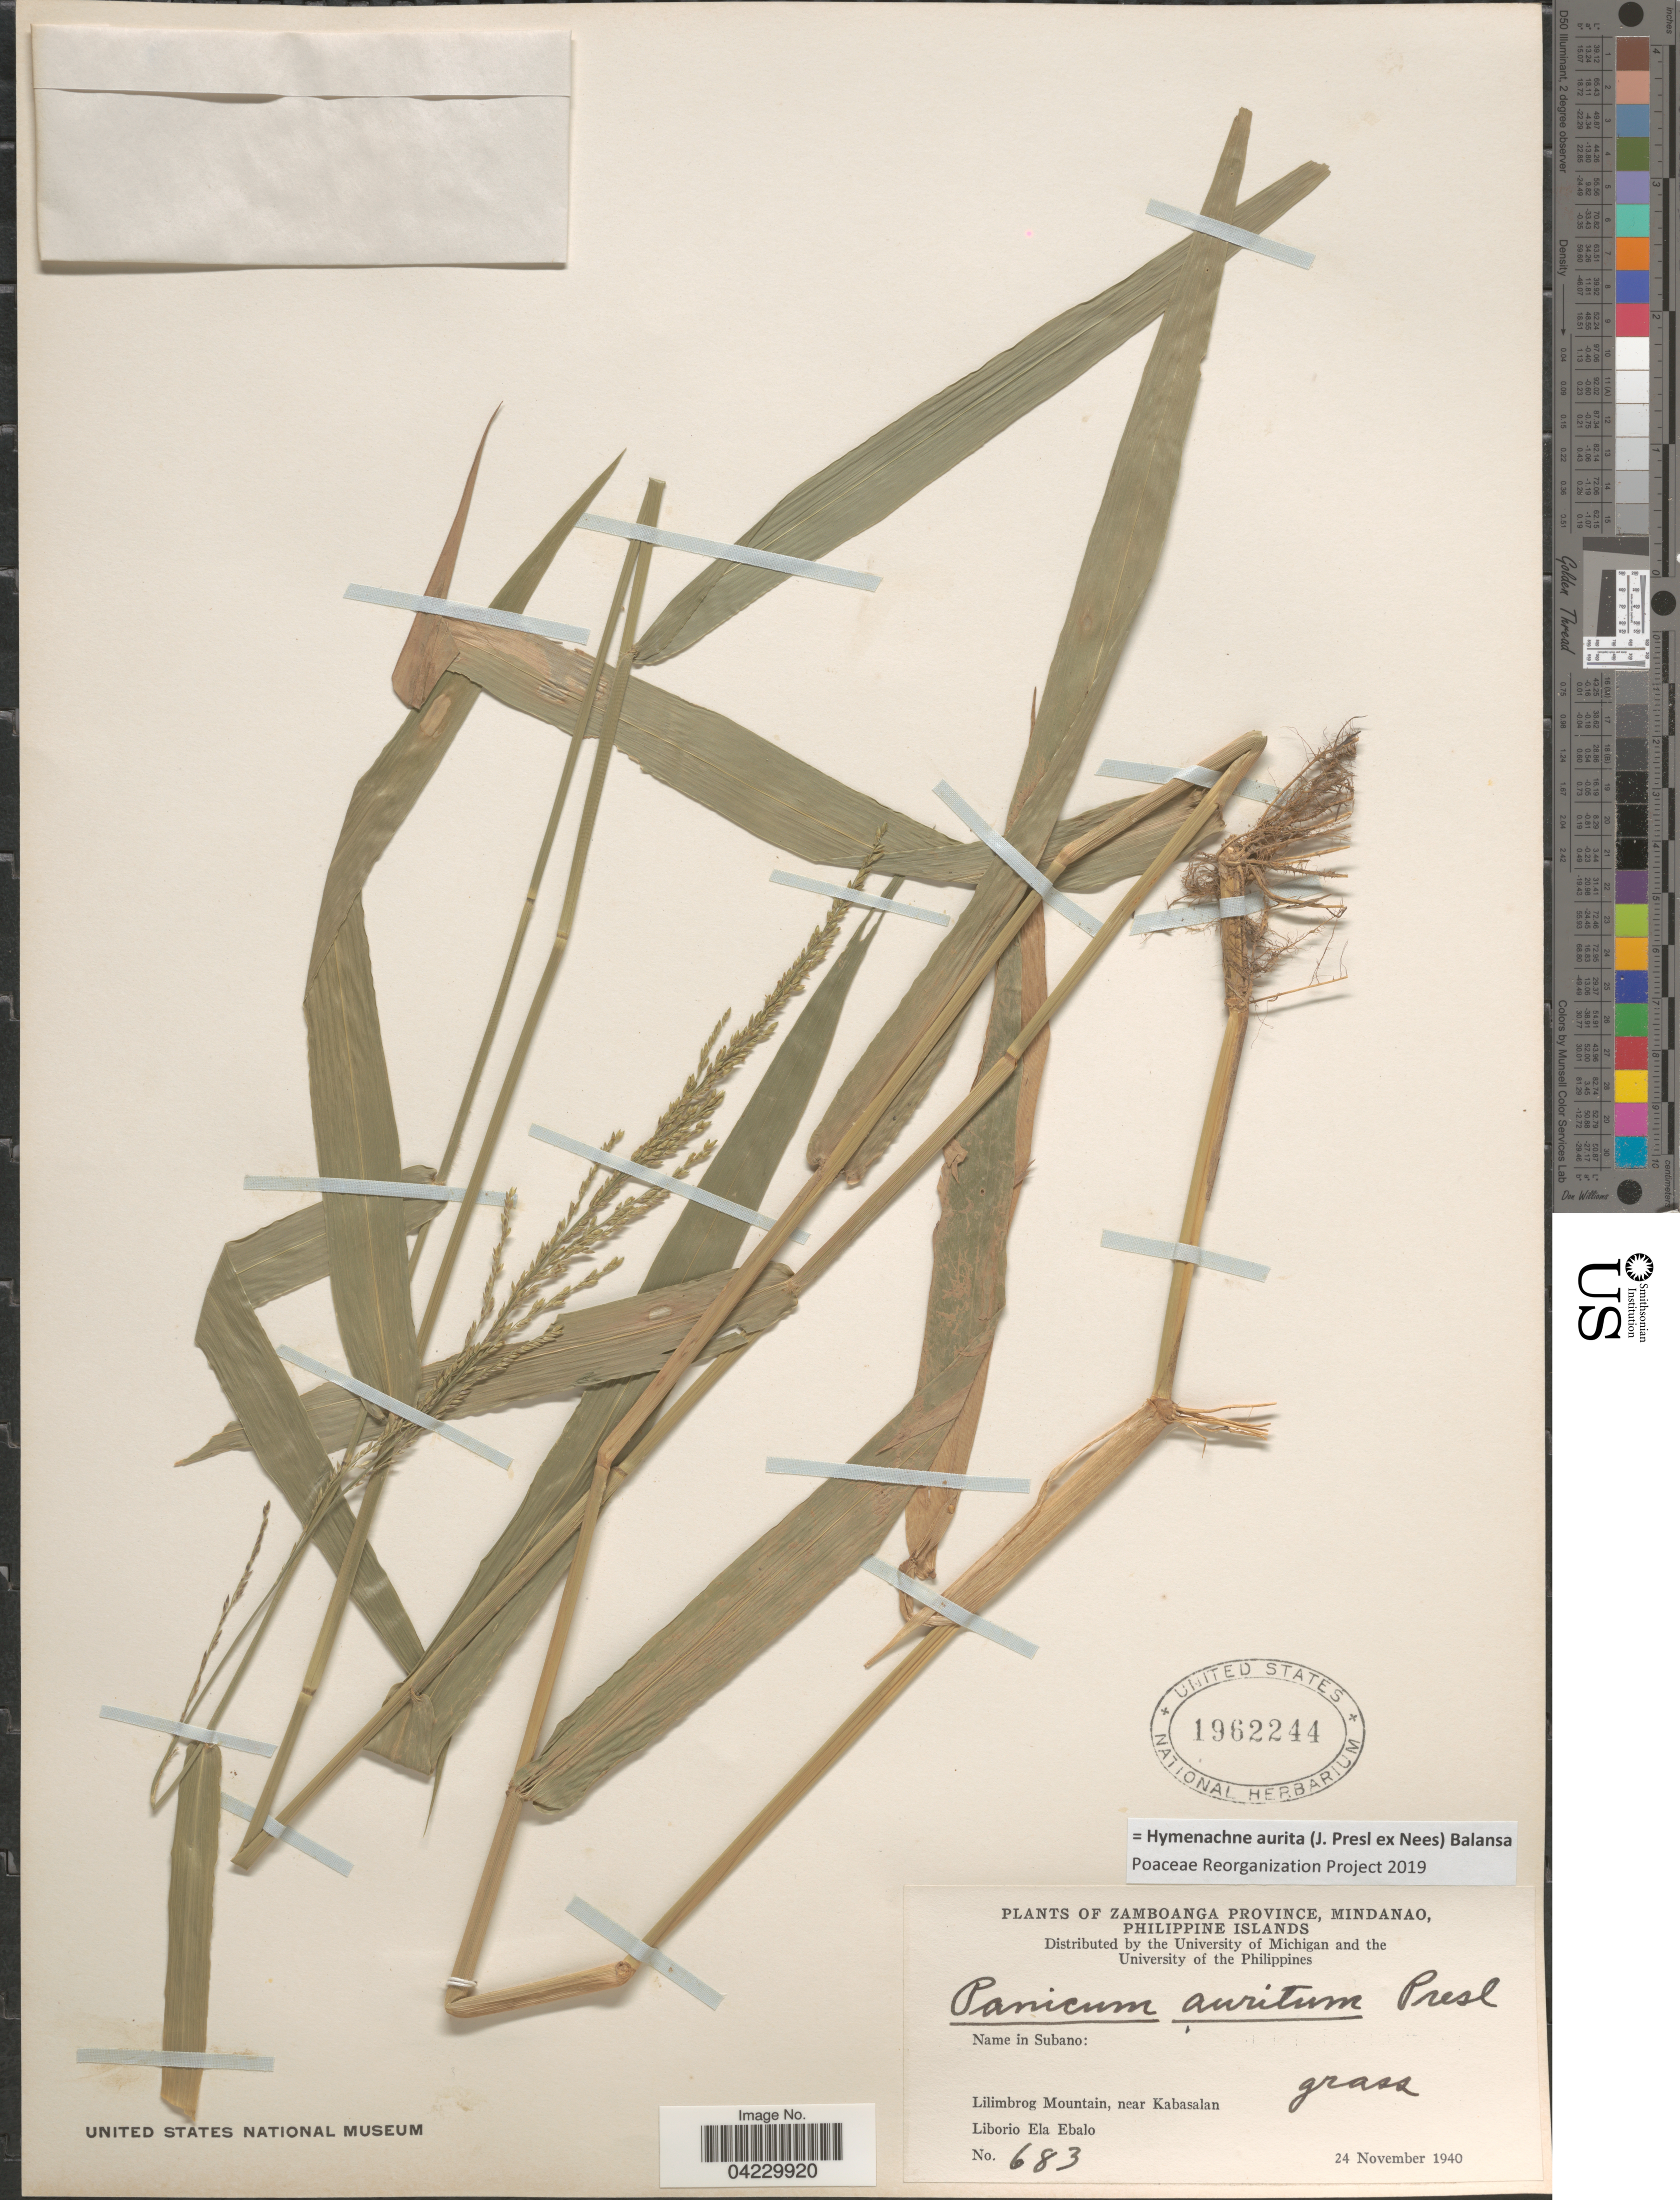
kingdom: Plantae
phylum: Tracheophyta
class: Liliopsida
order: Poales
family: Poaceae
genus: Hymenachne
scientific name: Hymenachne aurita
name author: (J. Presl ex Nees) Balansa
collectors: L. Ebalo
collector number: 683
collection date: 1940-11-24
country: Philippines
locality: Zamboanga Province, Mindanao, Philippine Islands. Lilimbrog Mountain, near Kabasalan.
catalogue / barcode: US 1962244